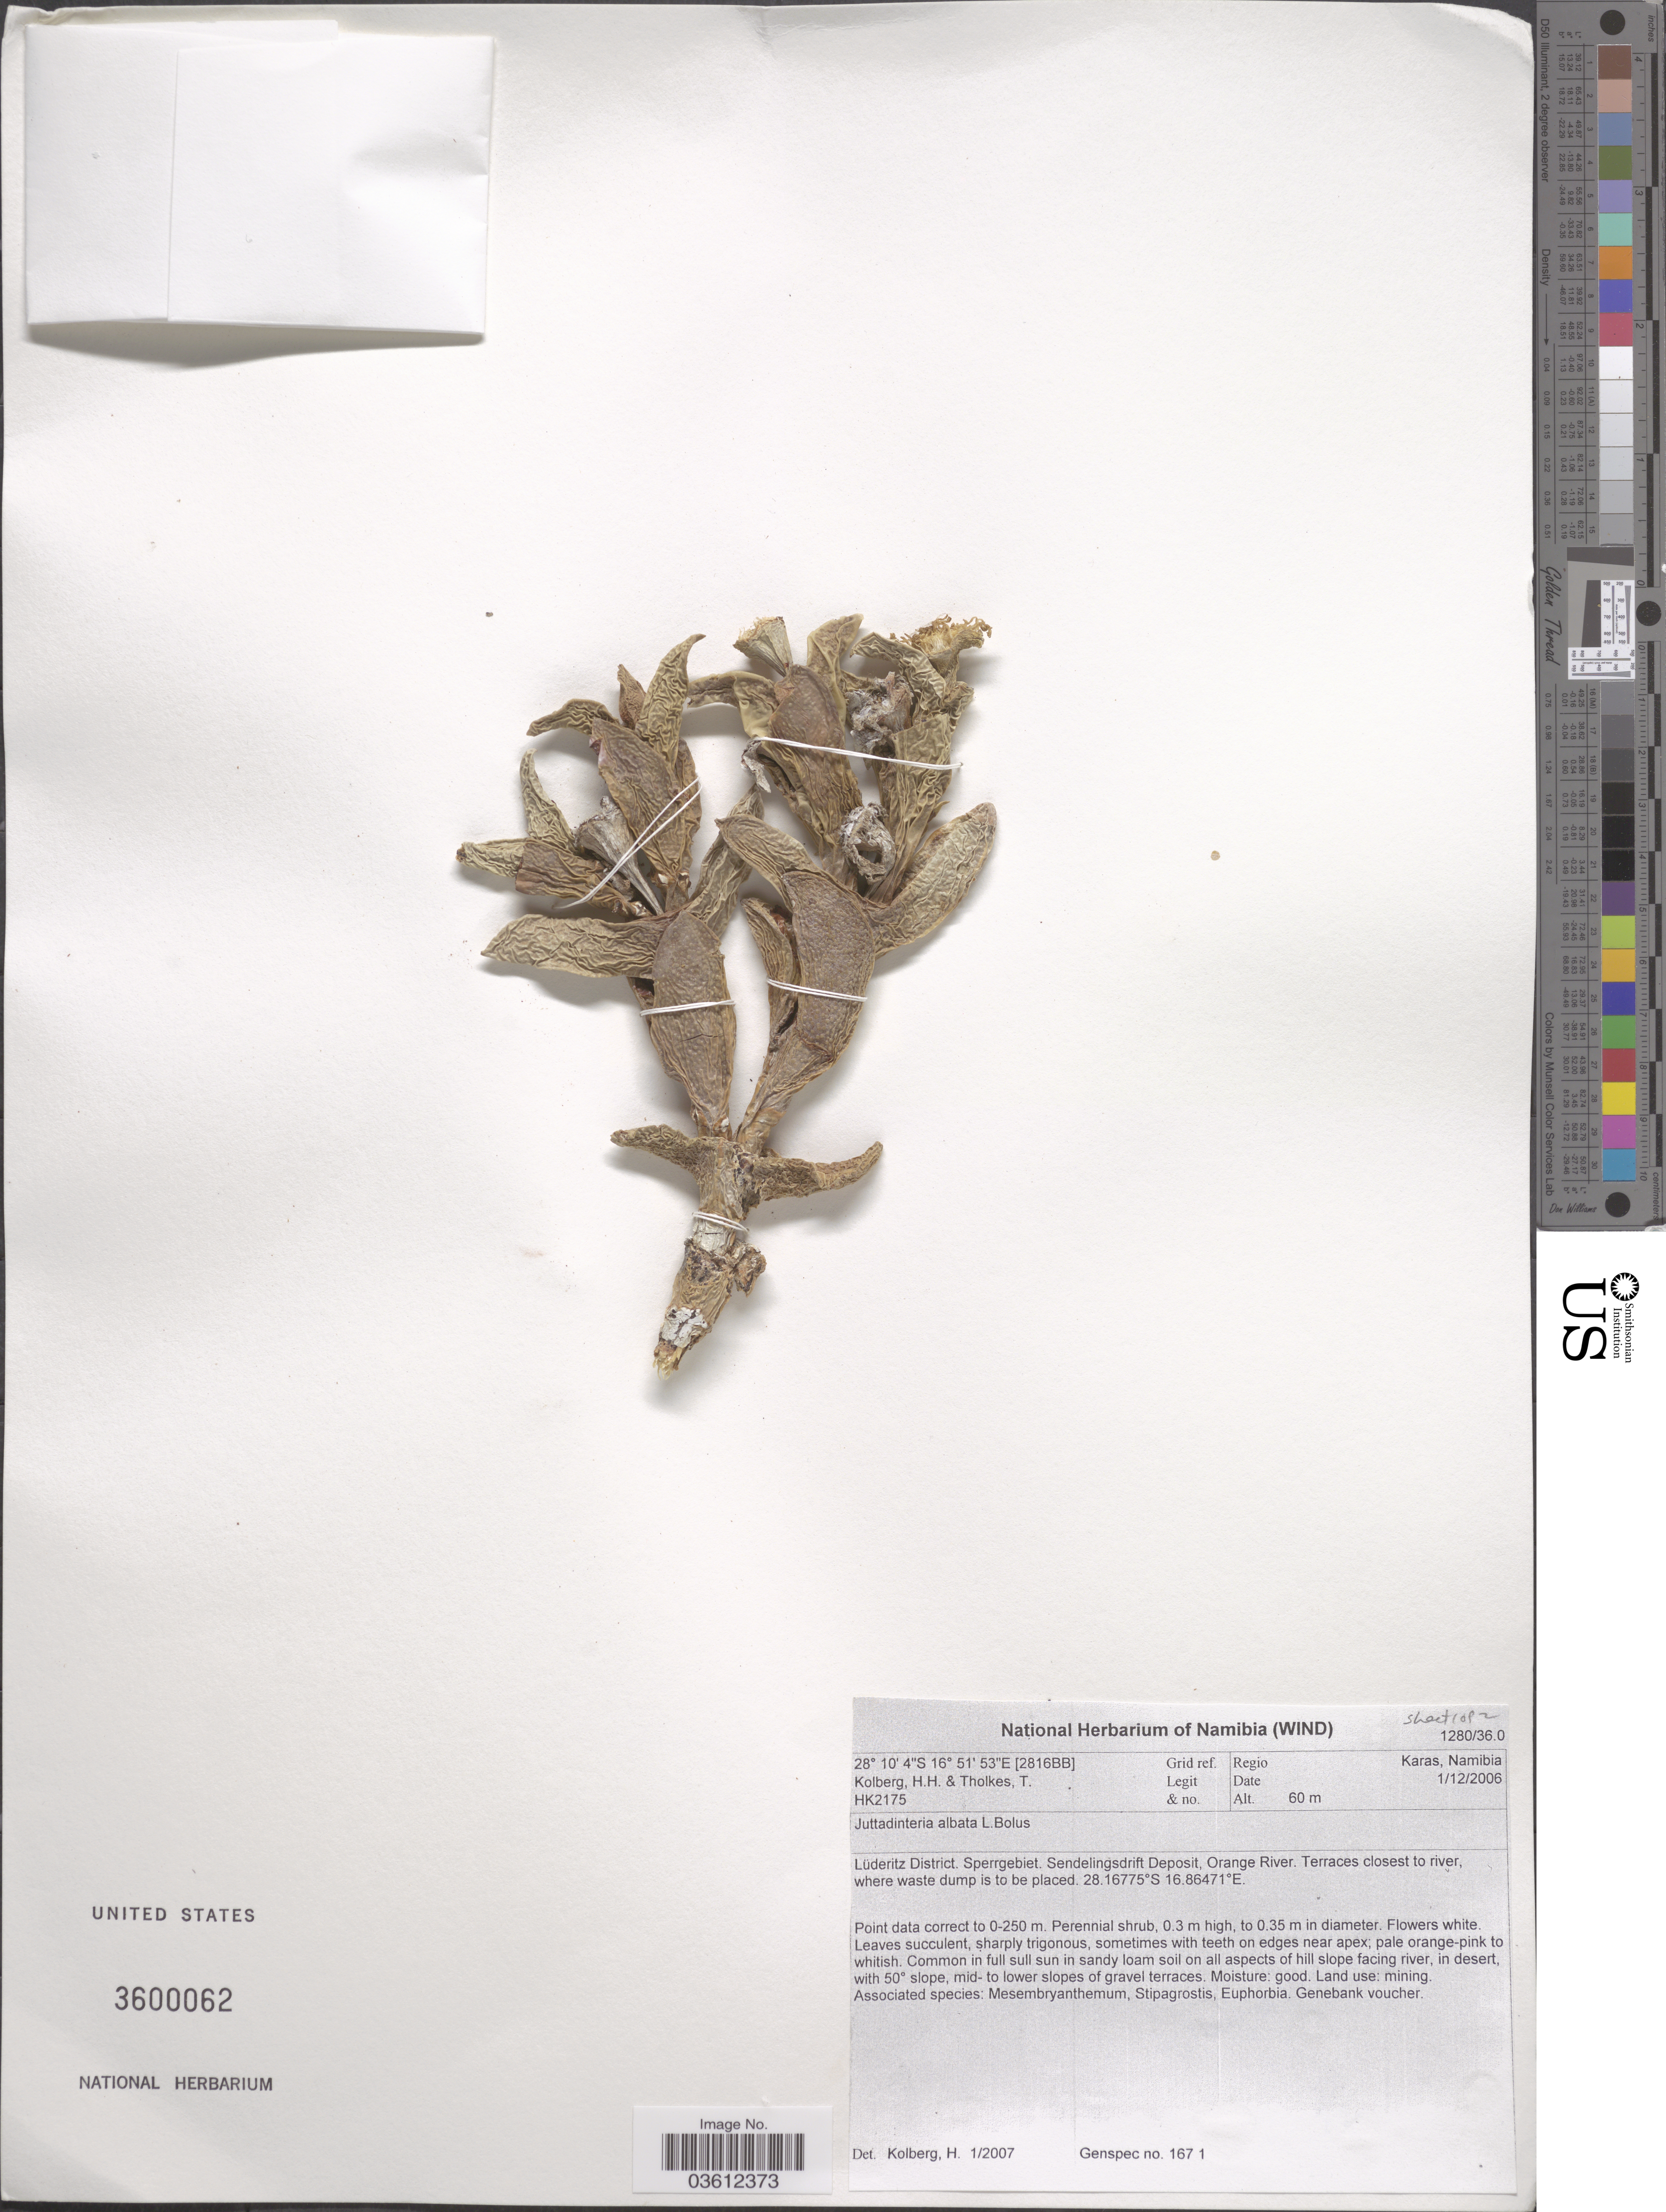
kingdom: Plantae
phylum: Tracheophyta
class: Magnoliopsida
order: Caryophyllales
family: Aizoaceae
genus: Juttadinteria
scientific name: Juttadinteria albata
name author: L. Bolus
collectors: H. H. Kolberg & T. Tholkes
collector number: HK2175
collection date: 2006-12-01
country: Namibia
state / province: Karas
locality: Grid ref. [2816BB]. Regio Karas. Lüderitz District. Sperrgebiet. Sendelingsdirft Deposit, Orange River. Terraces closest to river.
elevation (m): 60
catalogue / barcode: US 3600062